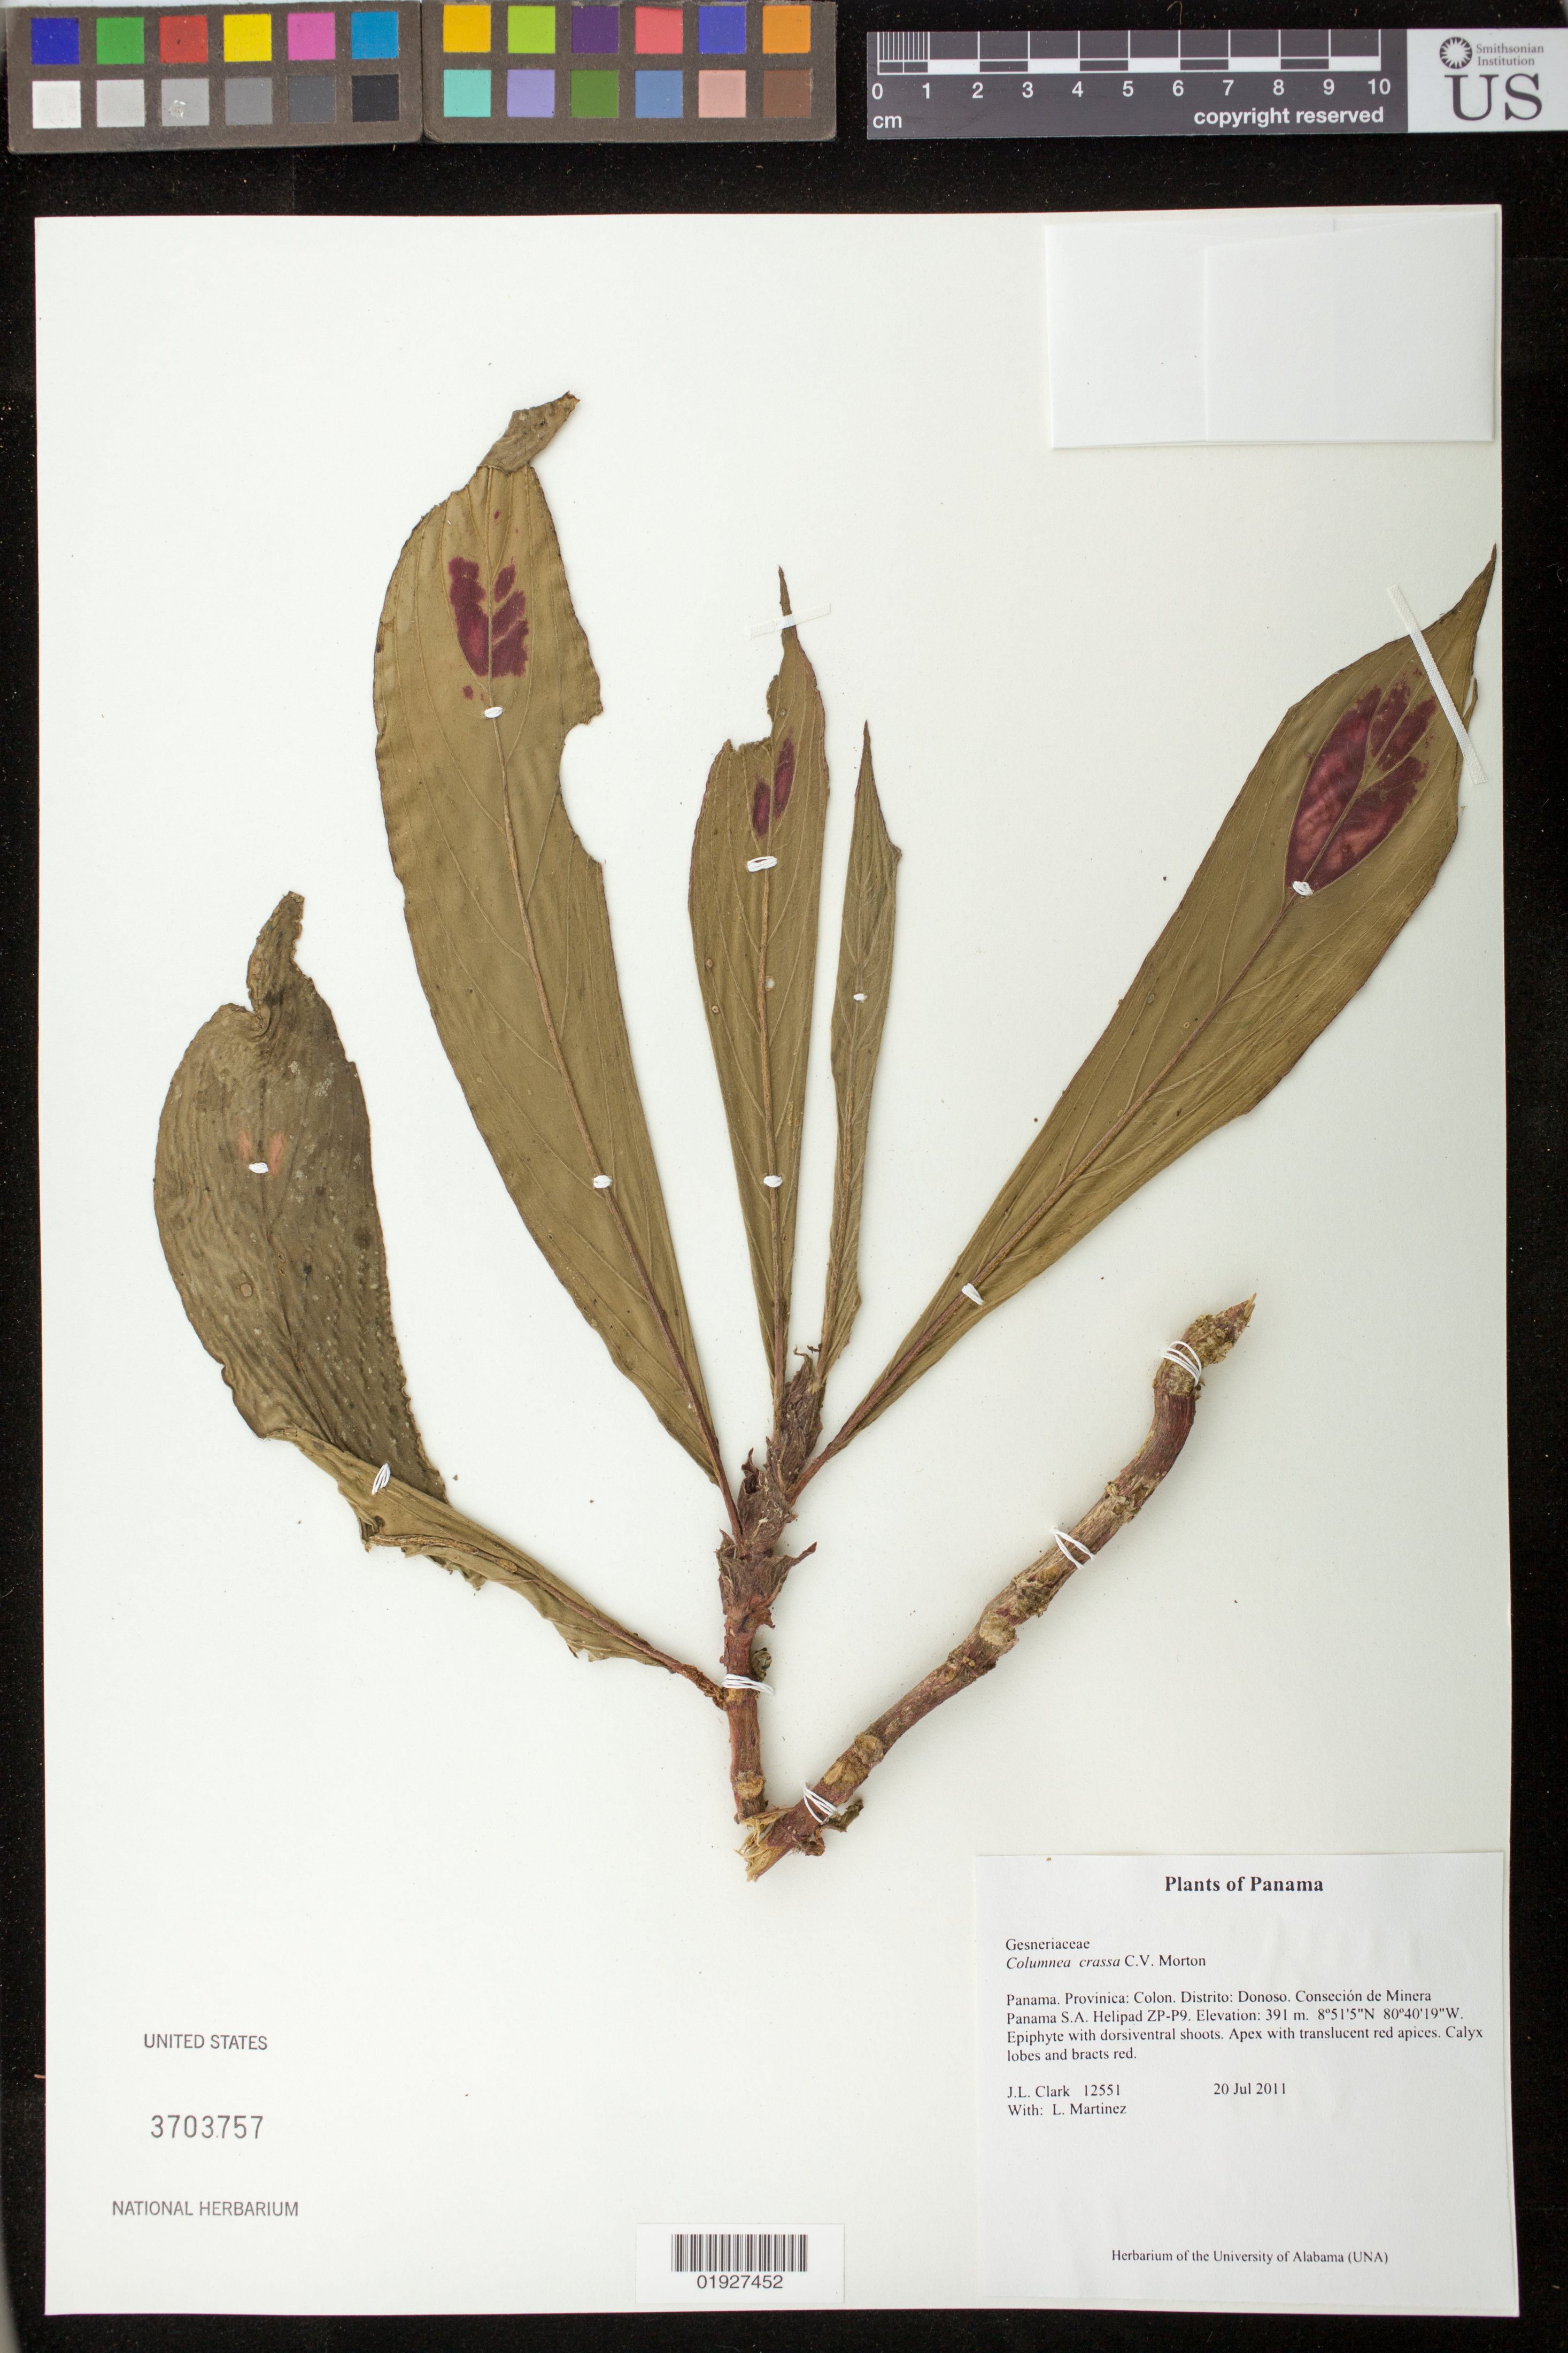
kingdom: Plantae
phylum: Tracheophyta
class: Magnoliopsida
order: Lamiales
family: Gesneriaceae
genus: Columnea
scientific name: Columnea crassa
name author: C.V. Morton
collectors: J. L. Clark & L. Martinez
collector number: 12551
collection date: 2011-07-20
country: Panama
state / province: Colón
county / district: Donoso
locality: Conseción de Minera Panama S.A. Helipad ZP-P9.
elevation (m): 391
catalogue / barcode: US 3703757